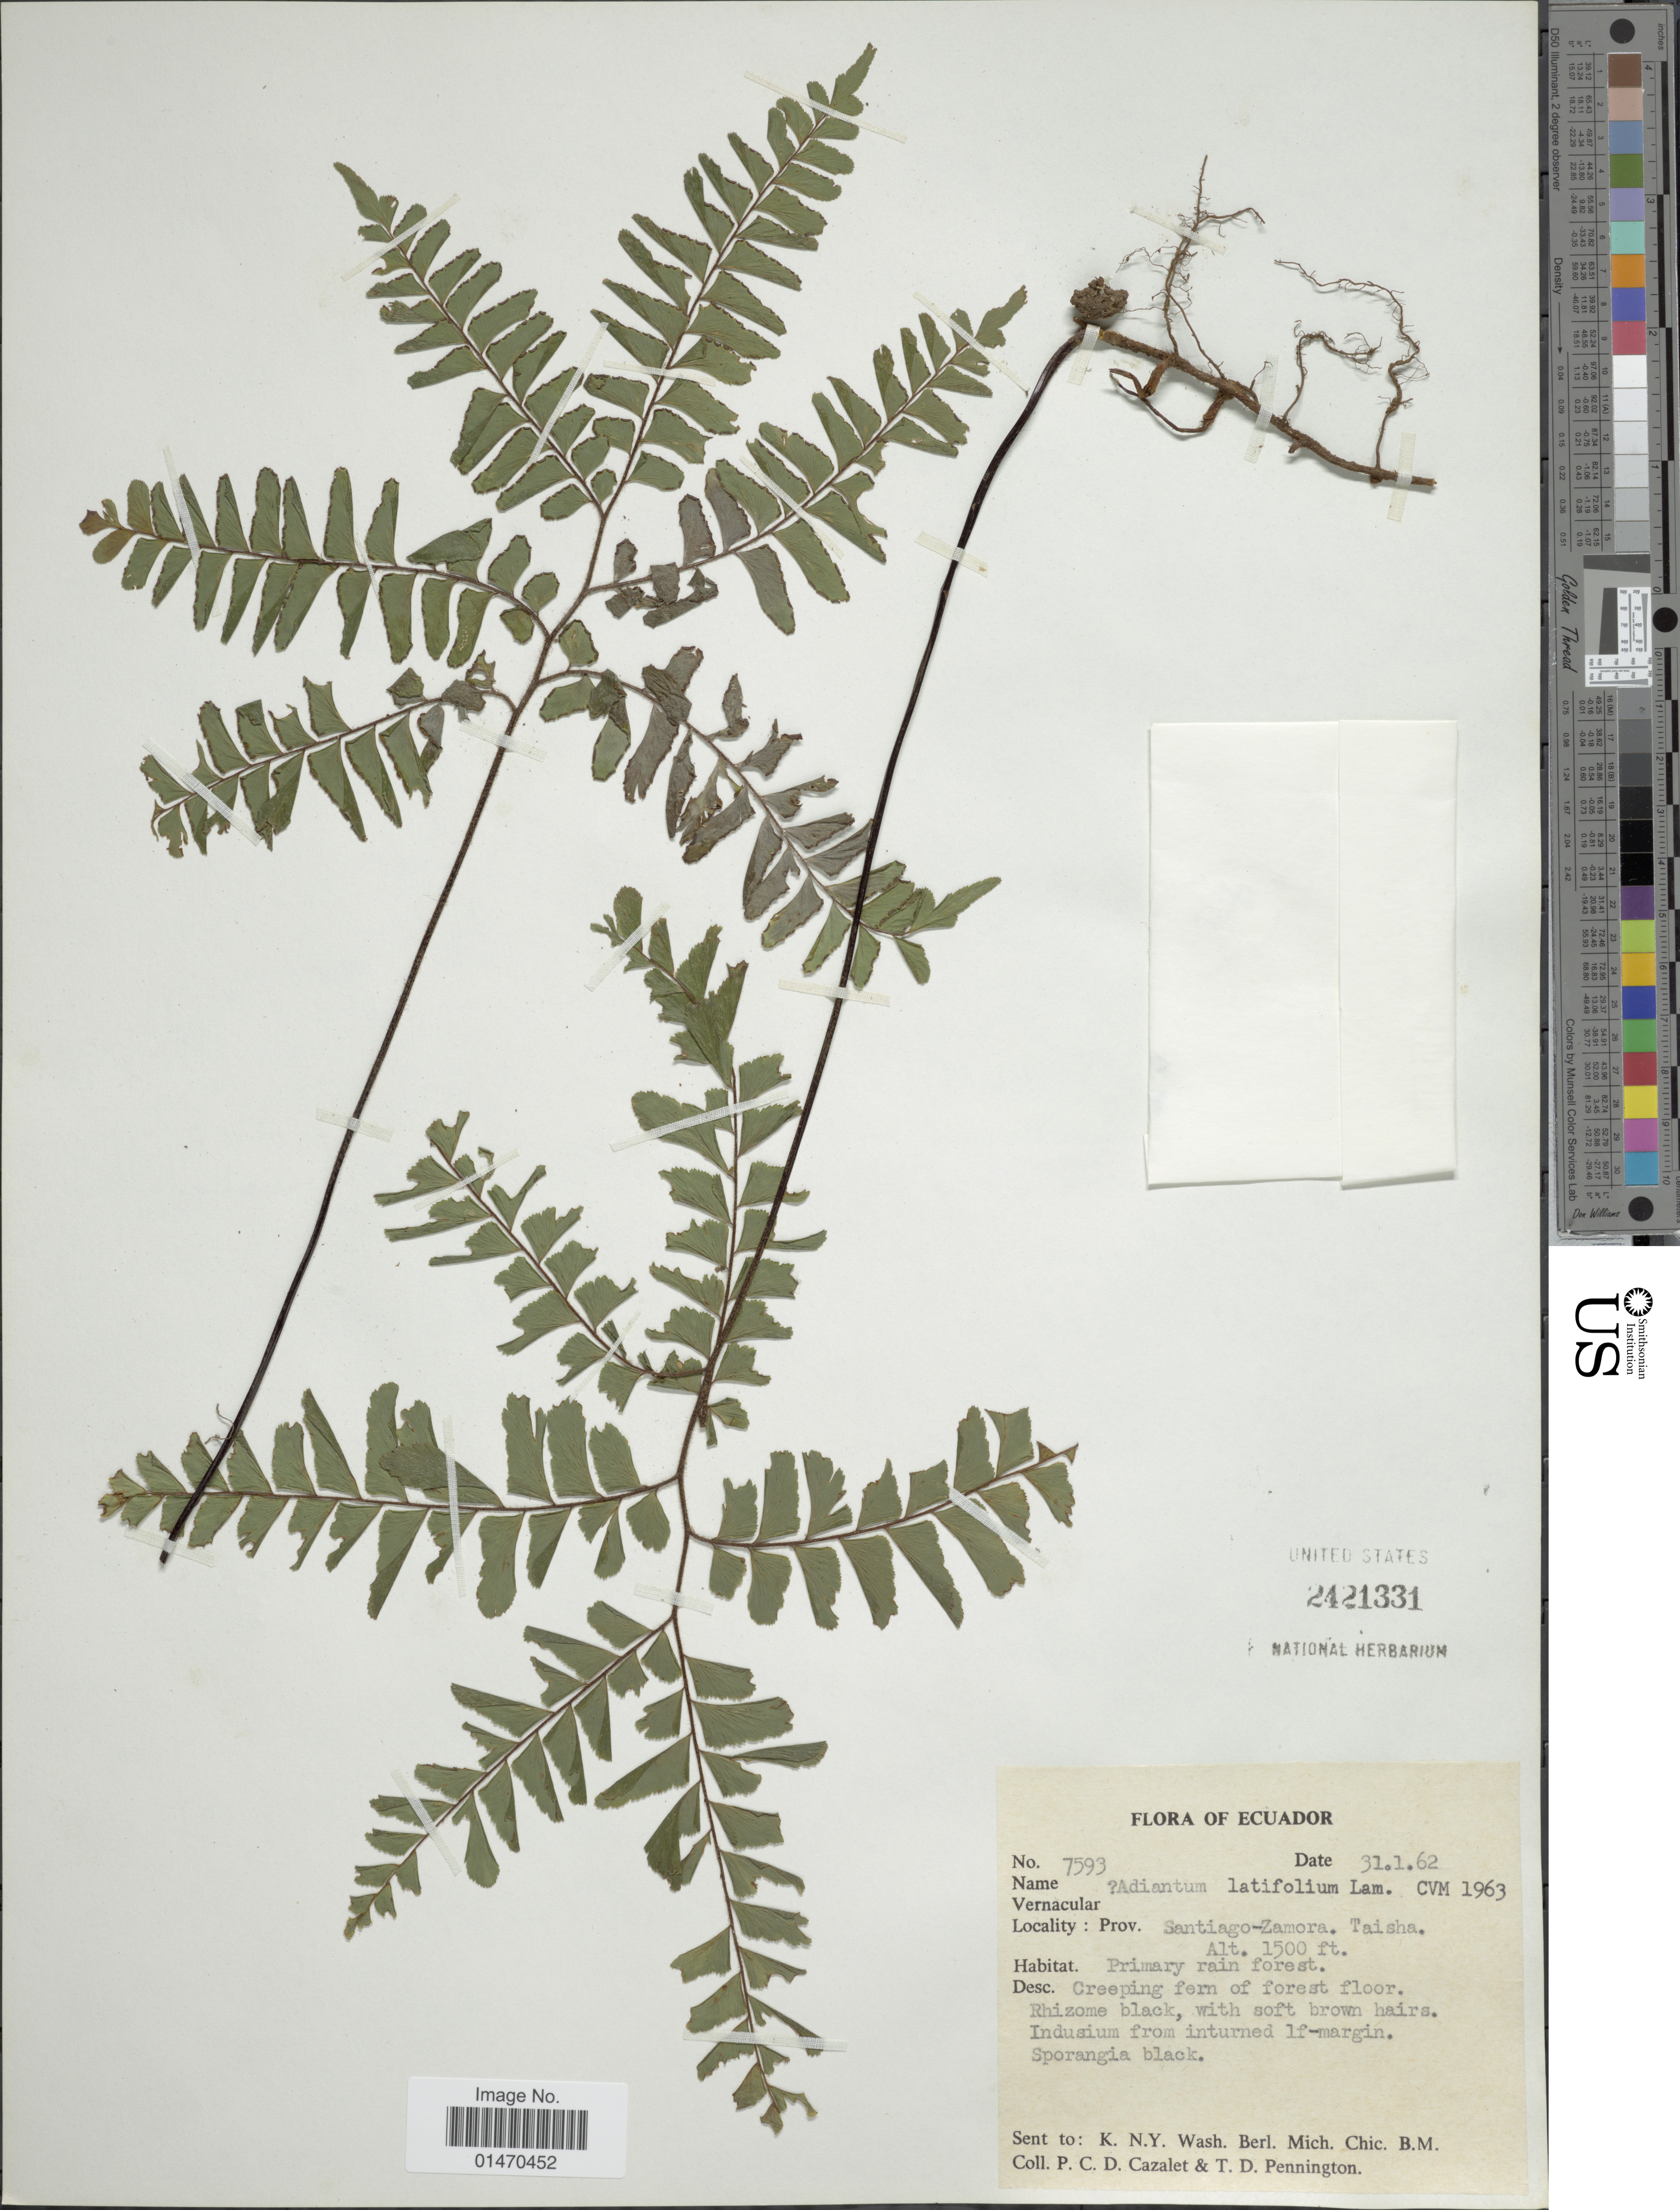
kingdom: Plantae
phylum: Tracheophyta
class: Polypodiopsida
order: Polypodiales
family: Pteridaceae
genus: Adiantum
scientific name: Adiantum latifolium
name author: Lam.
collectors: P. C. D. Cazalet & T. D. Pennington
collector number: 7593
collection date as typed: Transcribed d/m/y: 31/1/62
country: Ecuador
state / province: Zamora-Chinchipe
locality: Santiago-Zamora, Taisha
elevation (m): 457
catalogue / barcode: US 2421331